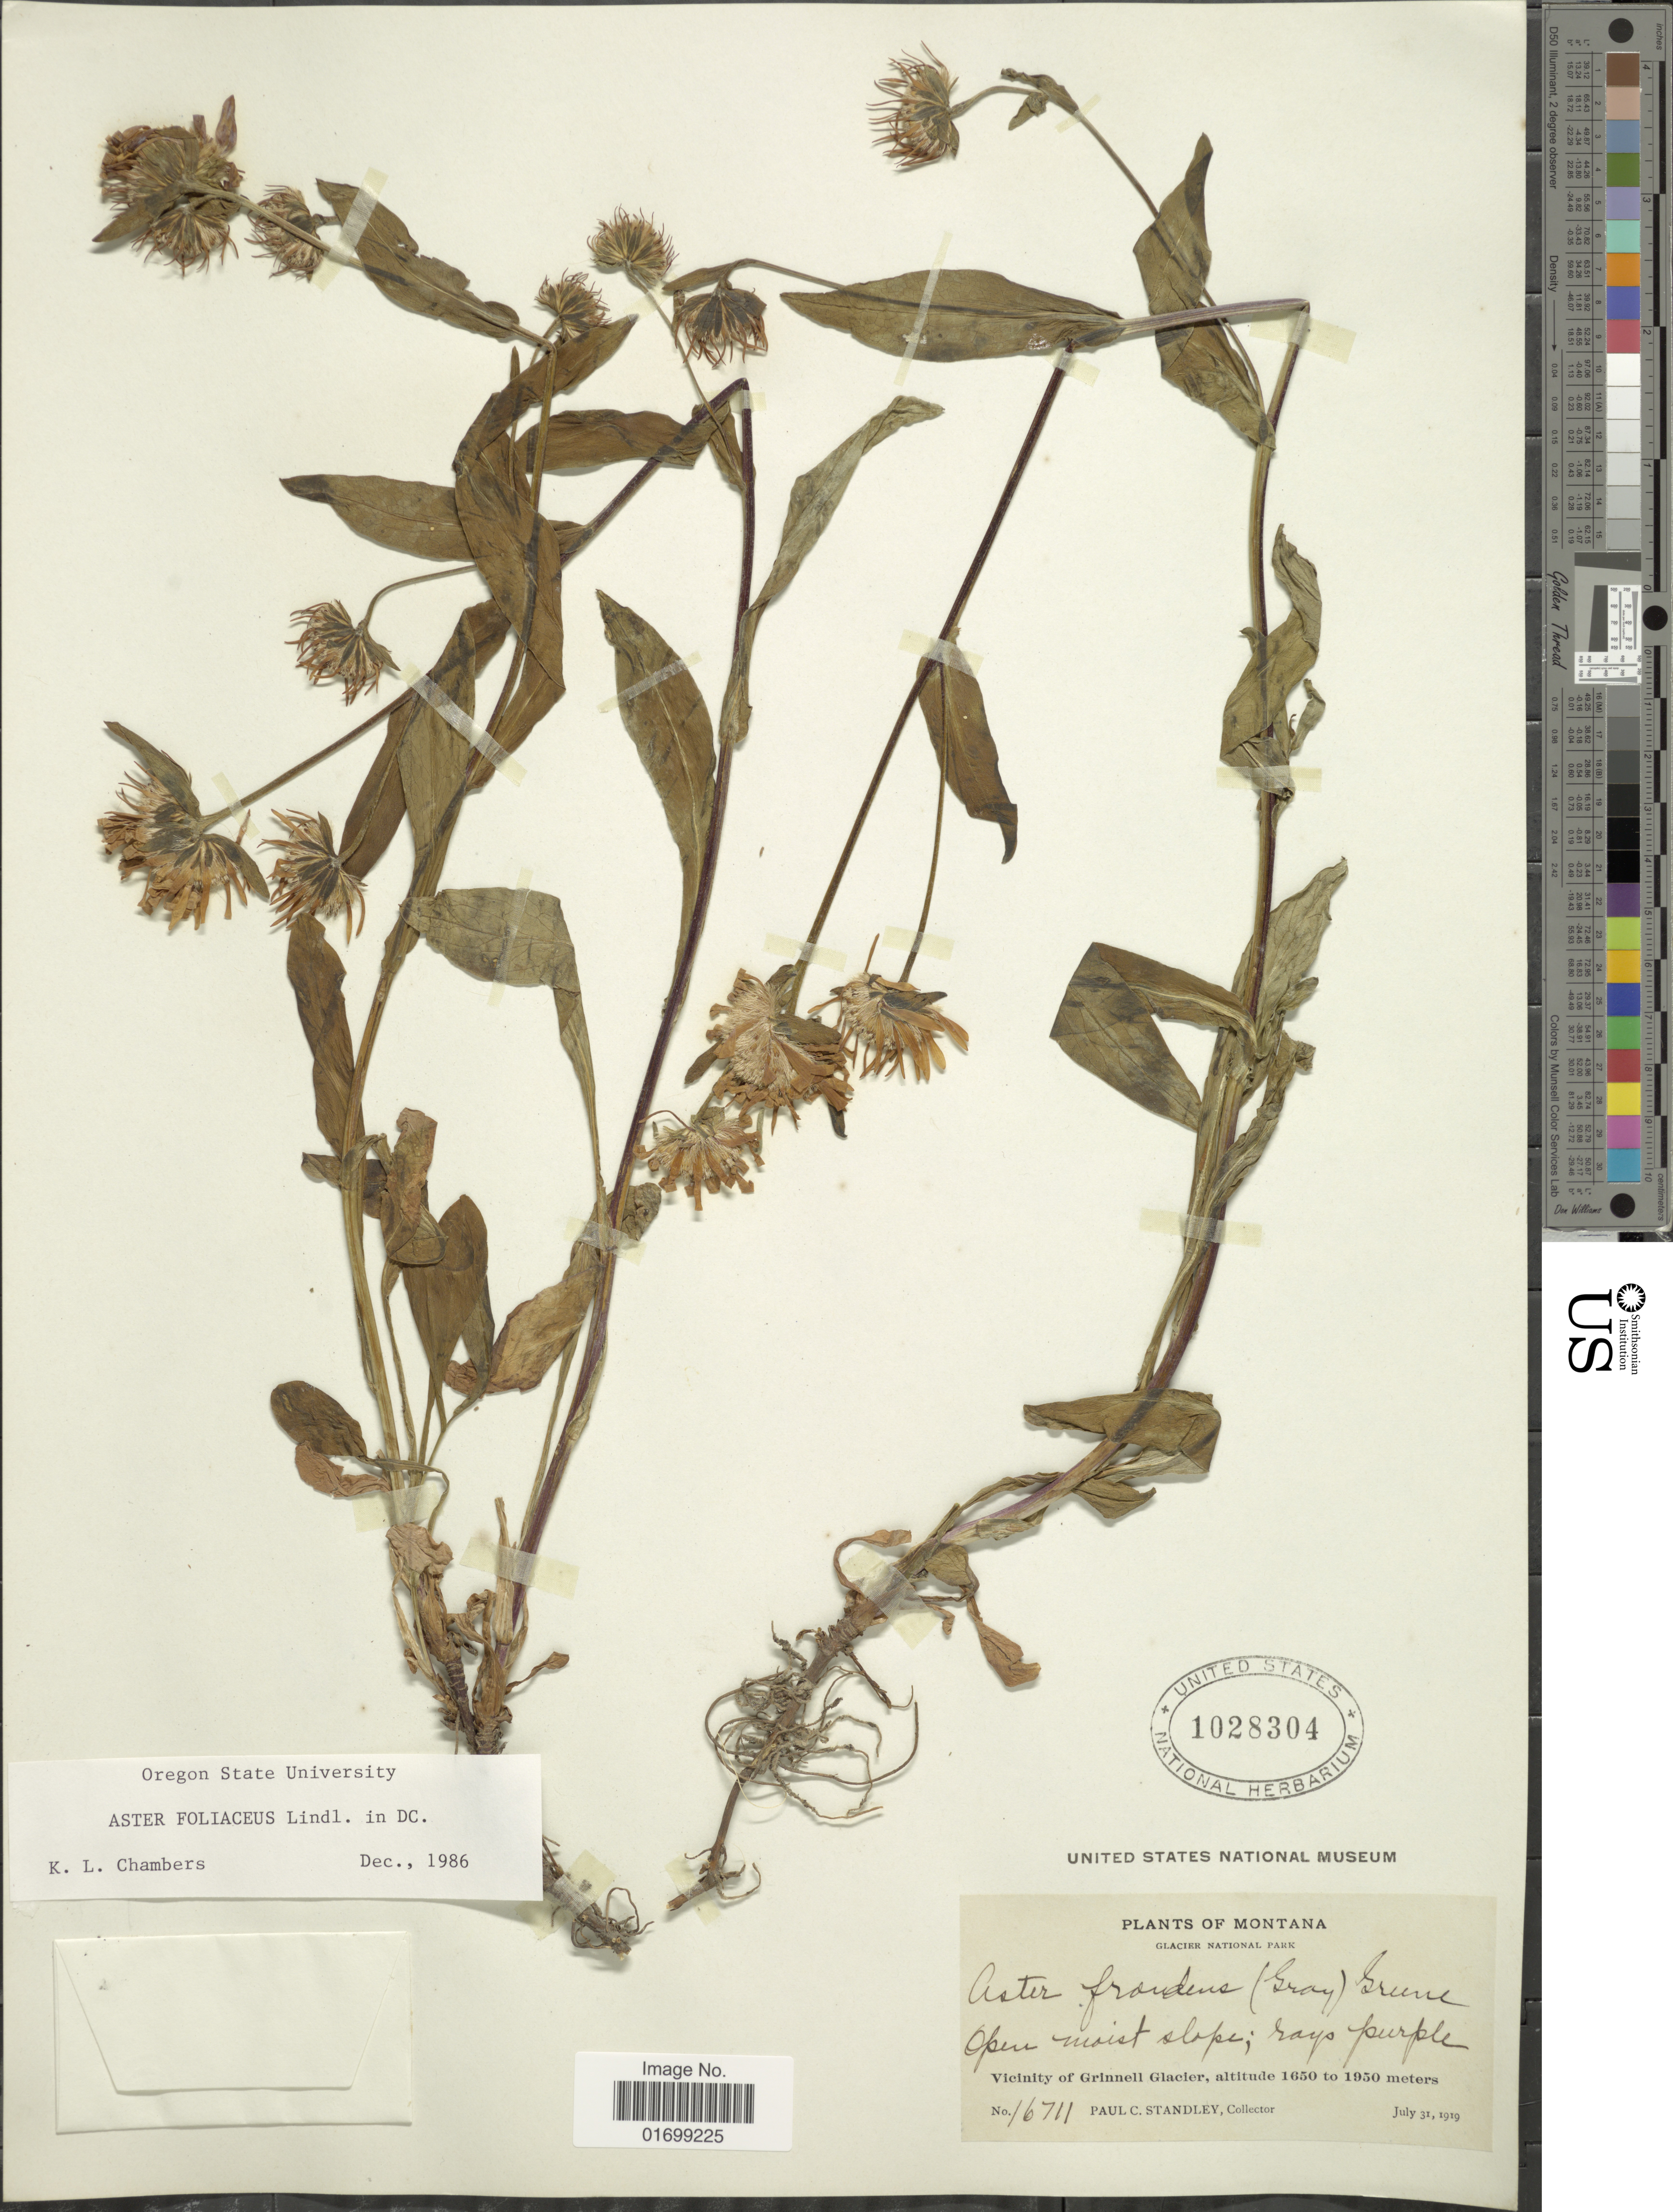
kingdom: Plantae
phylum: Tracheophyta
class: Magnoliopsida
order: Asterales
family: Asteraceae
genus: Symphyotrichum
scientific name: Symphyotrichum foliaceum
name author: (Lindl. ex DC.) G.L. Nesom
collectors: P. C. Standley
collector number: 16711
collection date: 1919-07-31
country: United States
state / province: Montana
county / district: Glacier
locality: Glacier National Park, open moist slope, vicinity of Grinnell Glacier.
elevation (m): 1650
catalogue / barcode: US 1028304